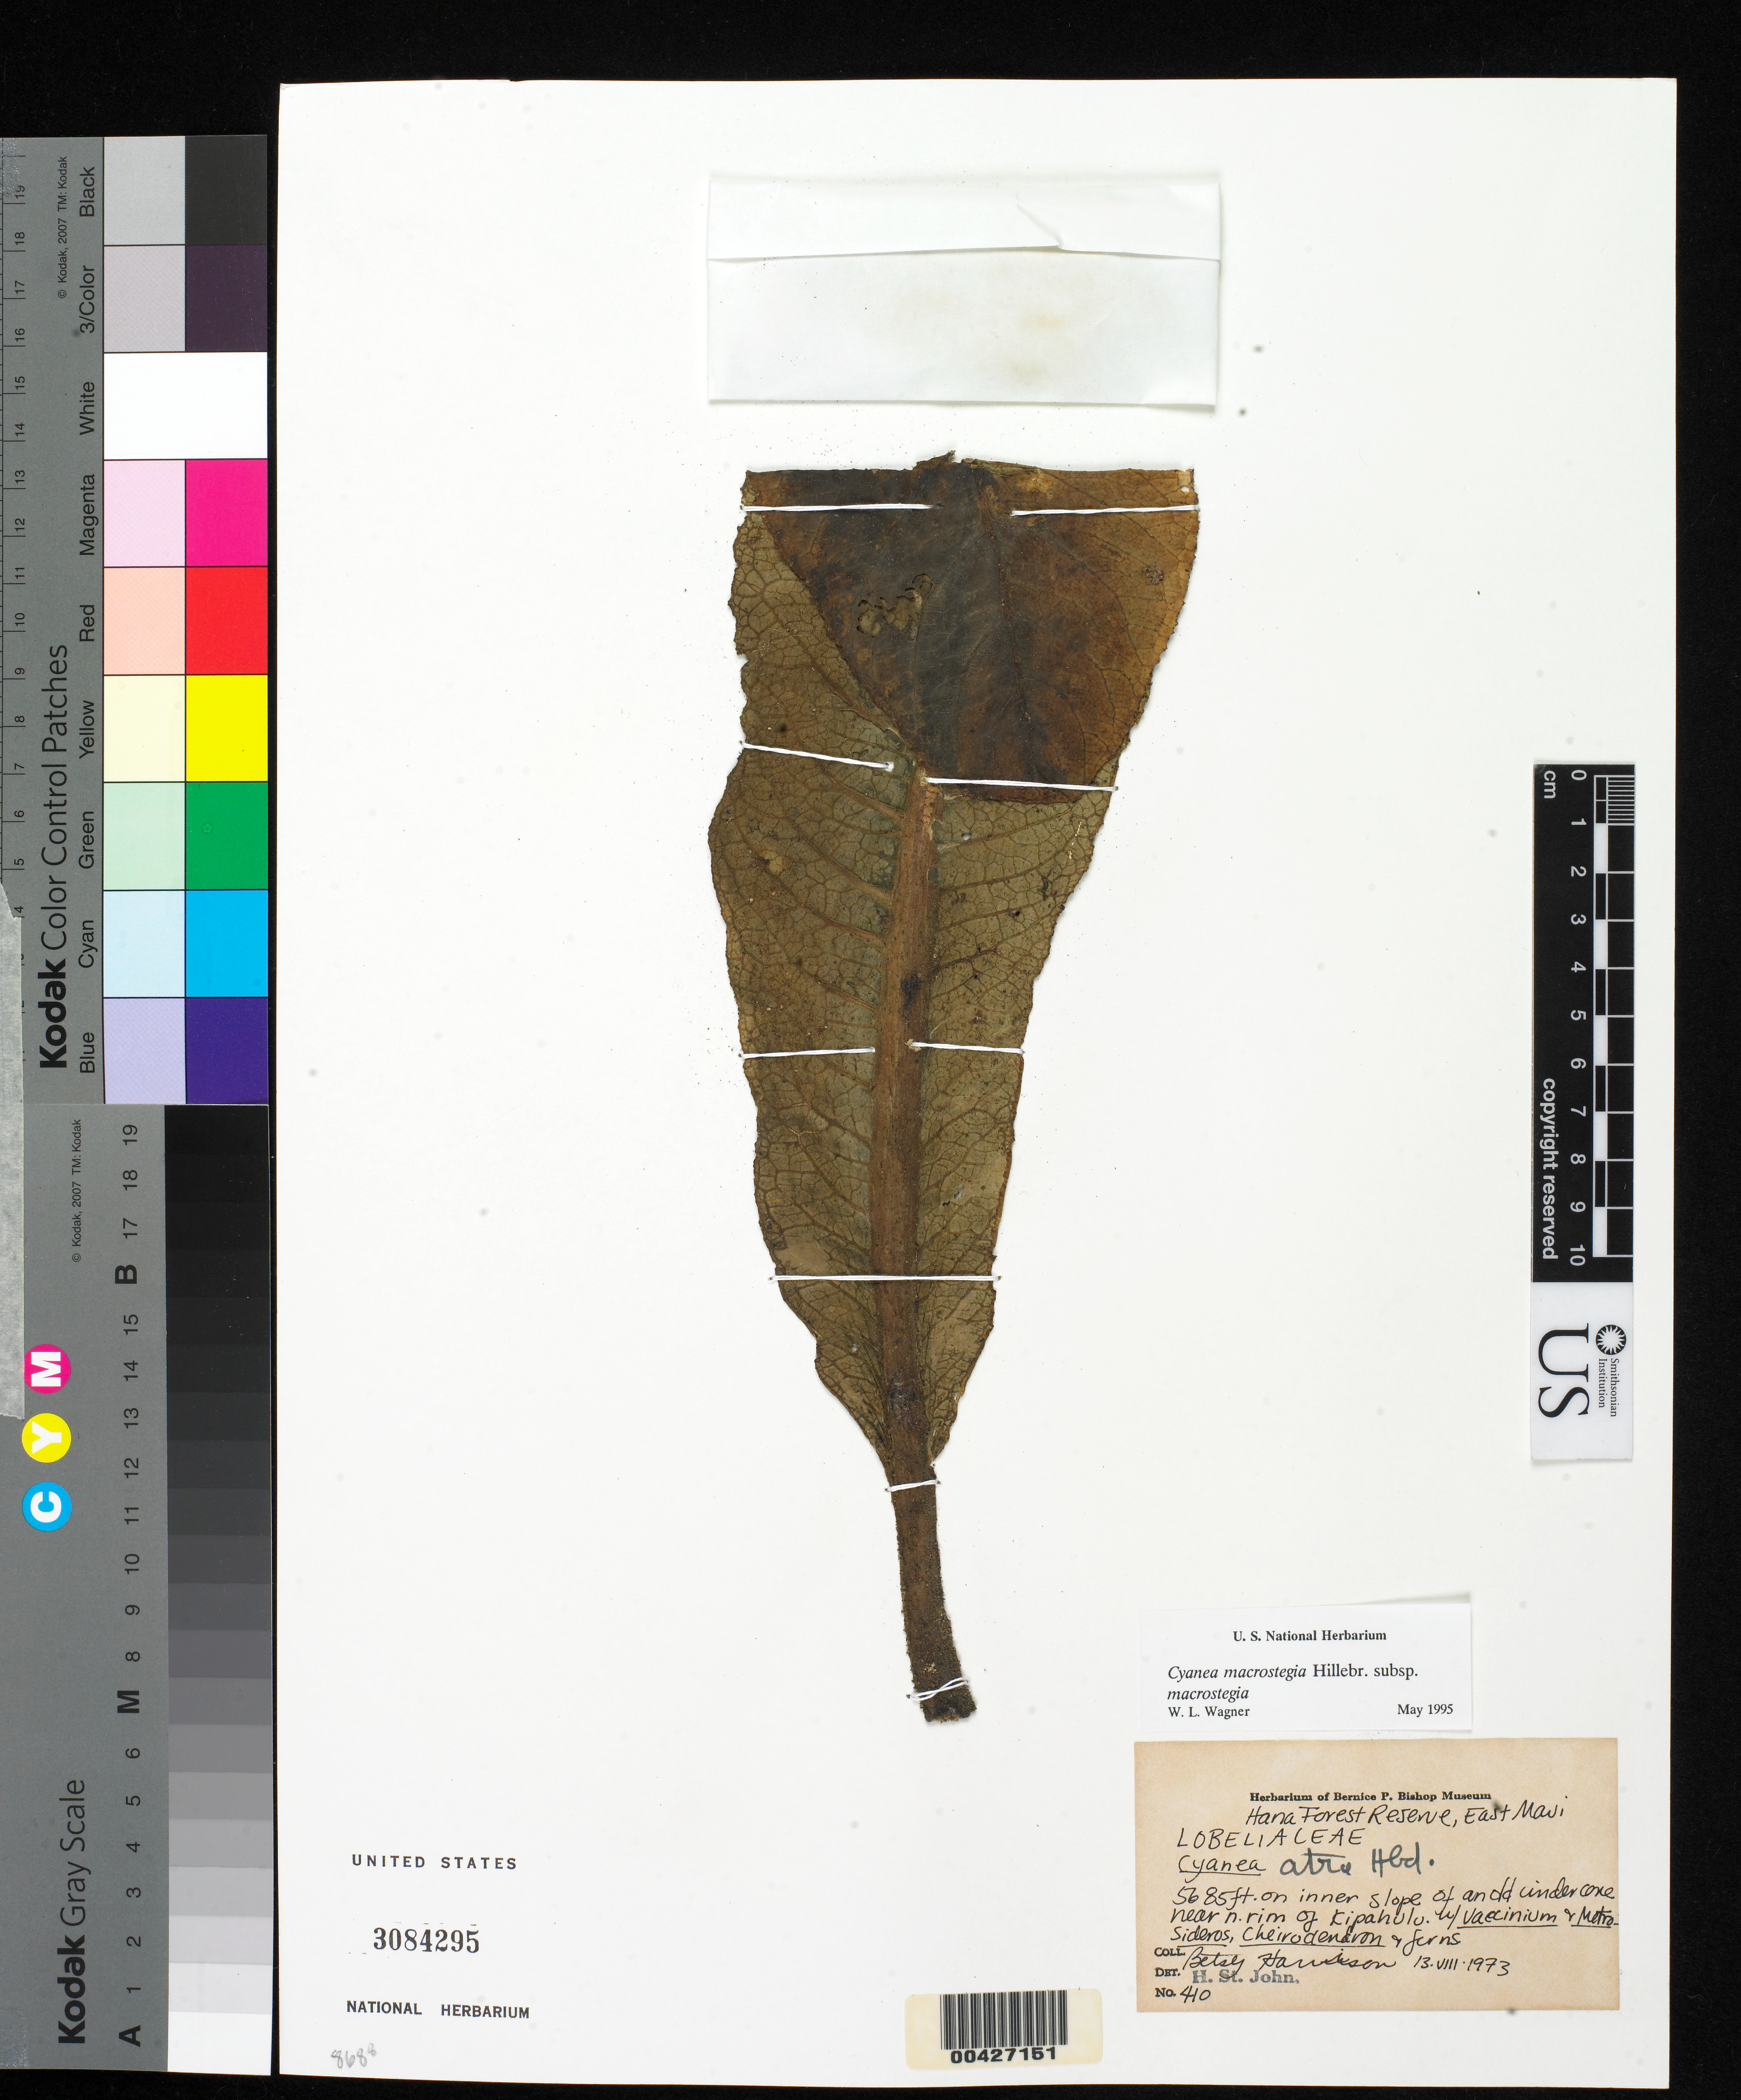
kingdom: Plantae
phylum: Tracheophyta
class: Magnoliopsida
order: Asterales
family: Campanulaceae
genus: Cyanea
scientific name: Cyanea macrostegia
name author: Hillebr.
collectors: B. Harrison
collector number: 410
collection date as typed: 13 Aug 1973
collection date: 1973-08-13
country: United States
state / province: Hawaii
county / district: Maui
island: Maui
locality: Hana Forest Reserve, on inner slope of old cinder cone near N rim of Kipahulu, E Maui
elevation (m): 1733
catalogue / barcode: US 3084295